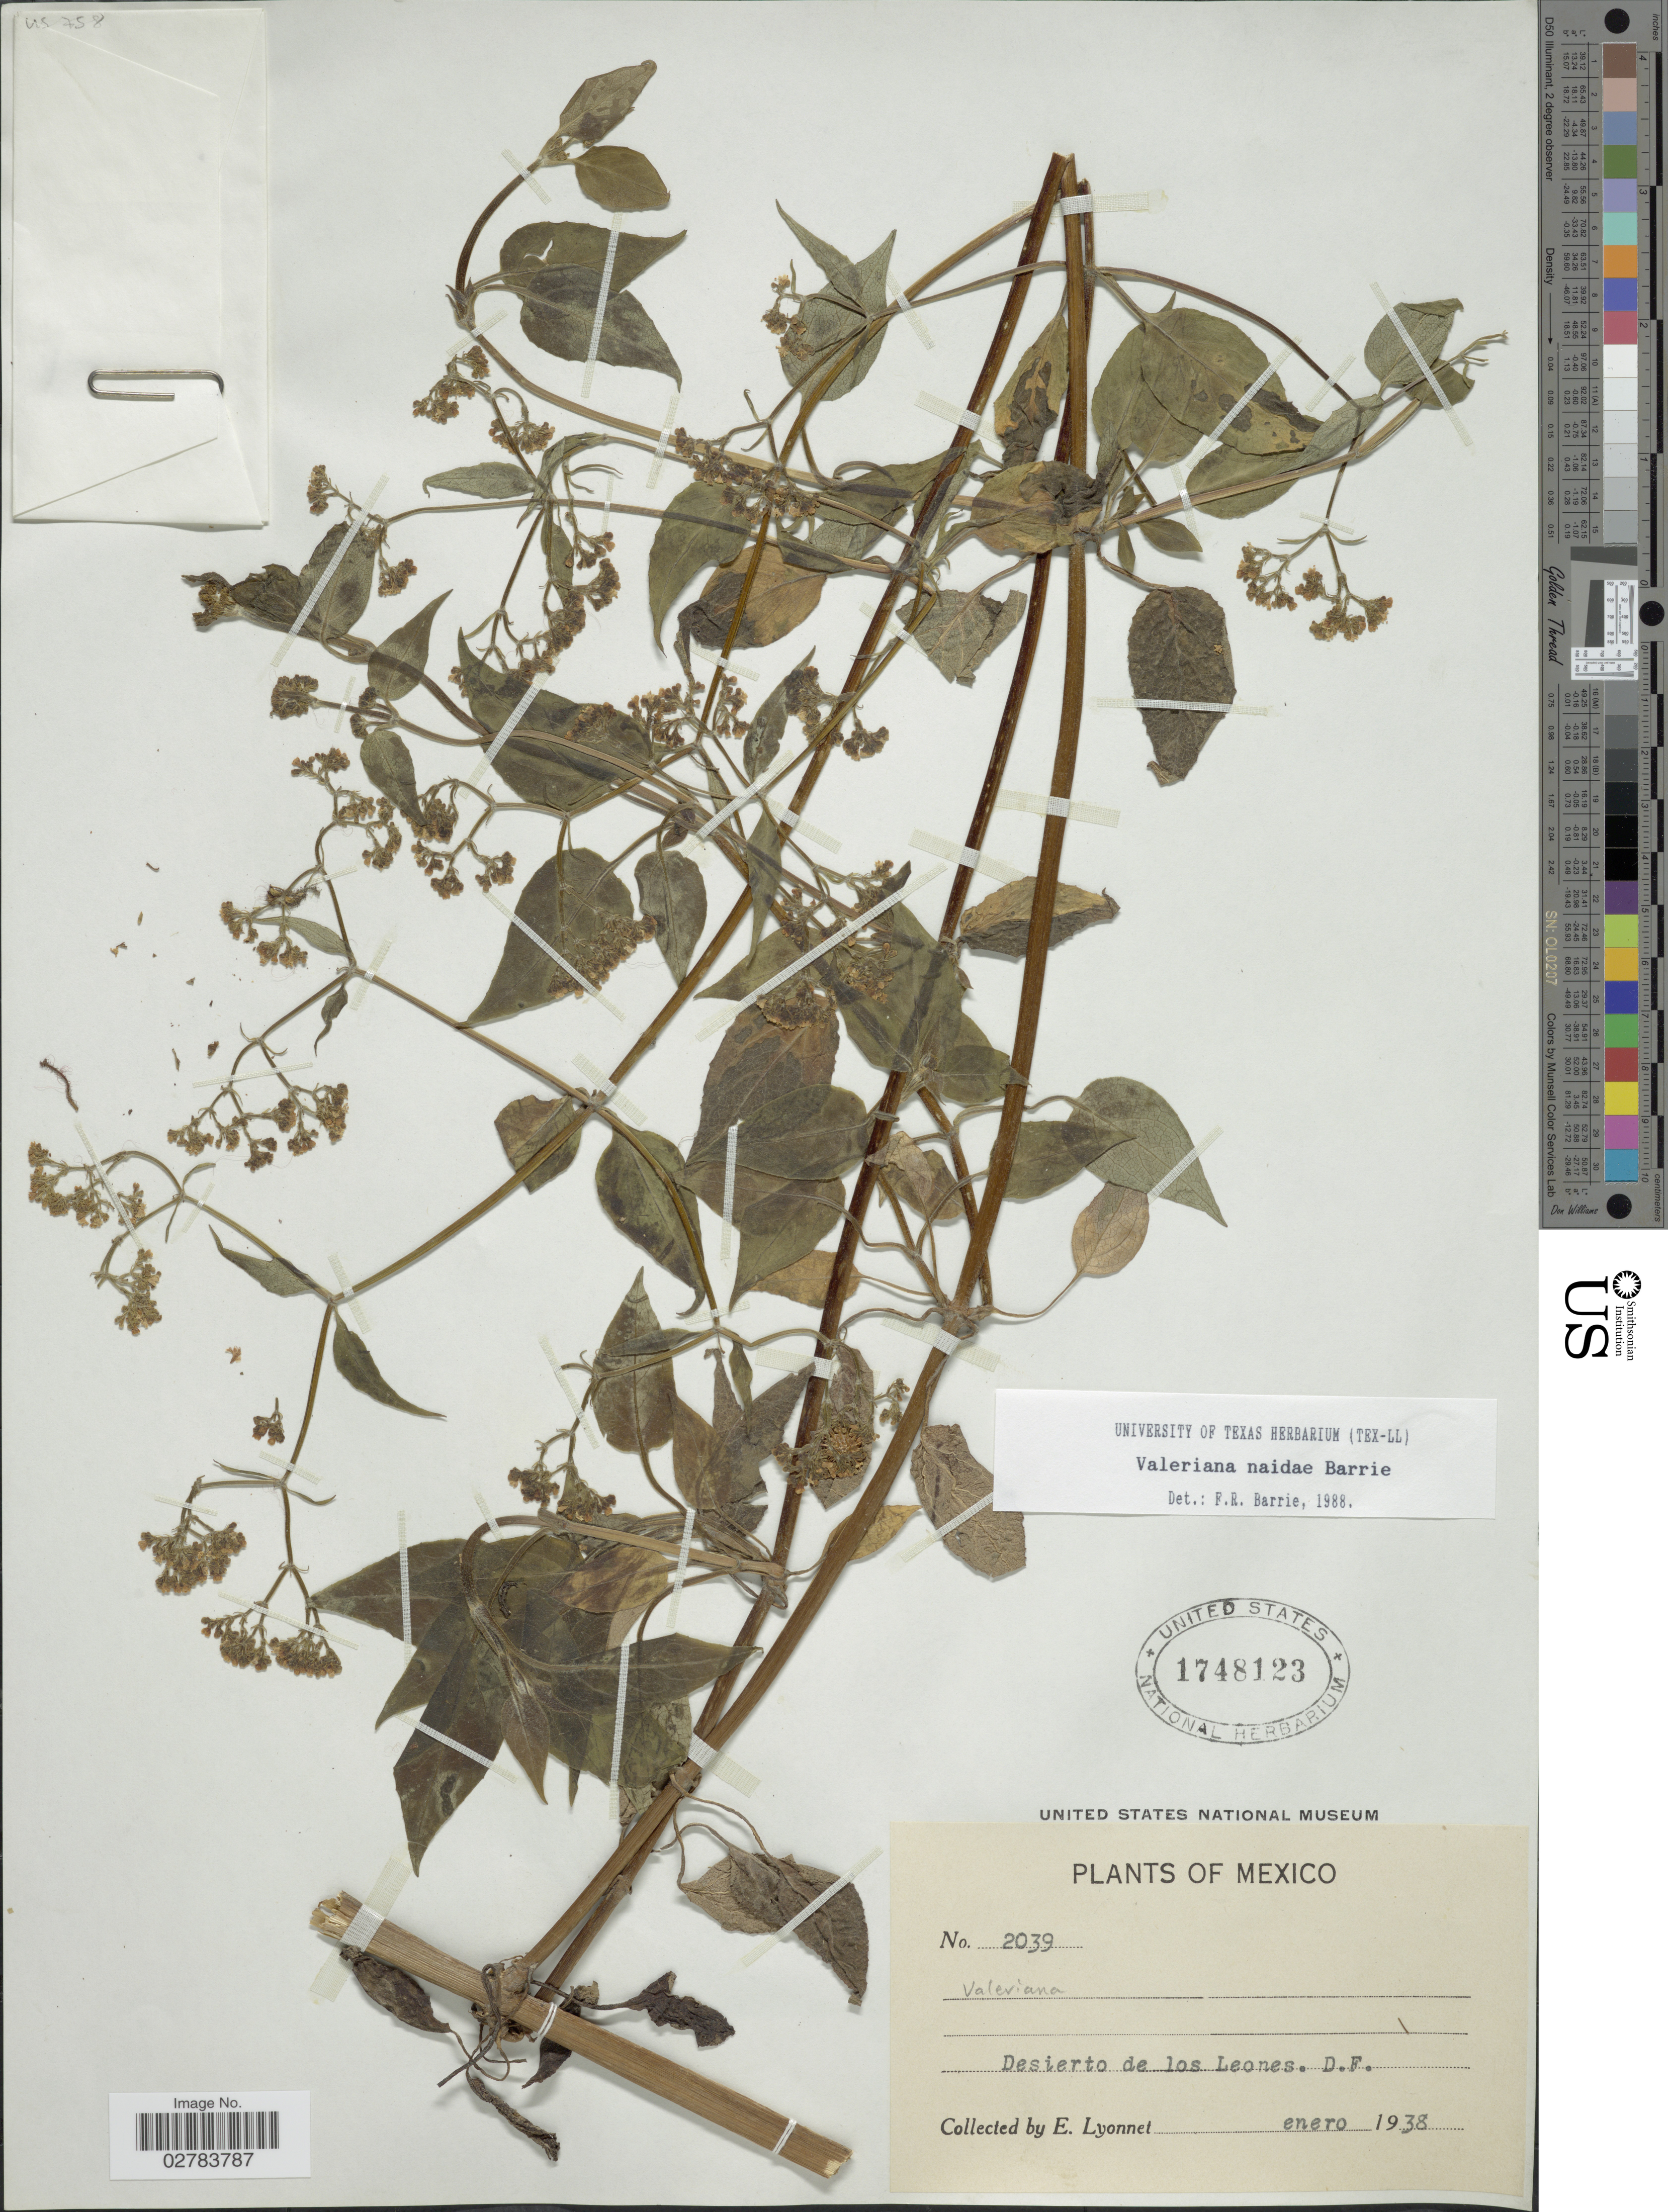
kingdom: Plantae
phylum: Tracheophyta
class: Magnoliopsida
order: Dipsacales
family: Caprifoliaceae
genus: Valeriana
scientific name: Valeriana naidae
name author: Barrie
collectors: E. Lyonnet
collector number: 2039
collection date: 1938-01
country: Mexico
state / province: Distrito Federal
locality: Desierto de los Leones.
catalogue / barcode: US 1748123